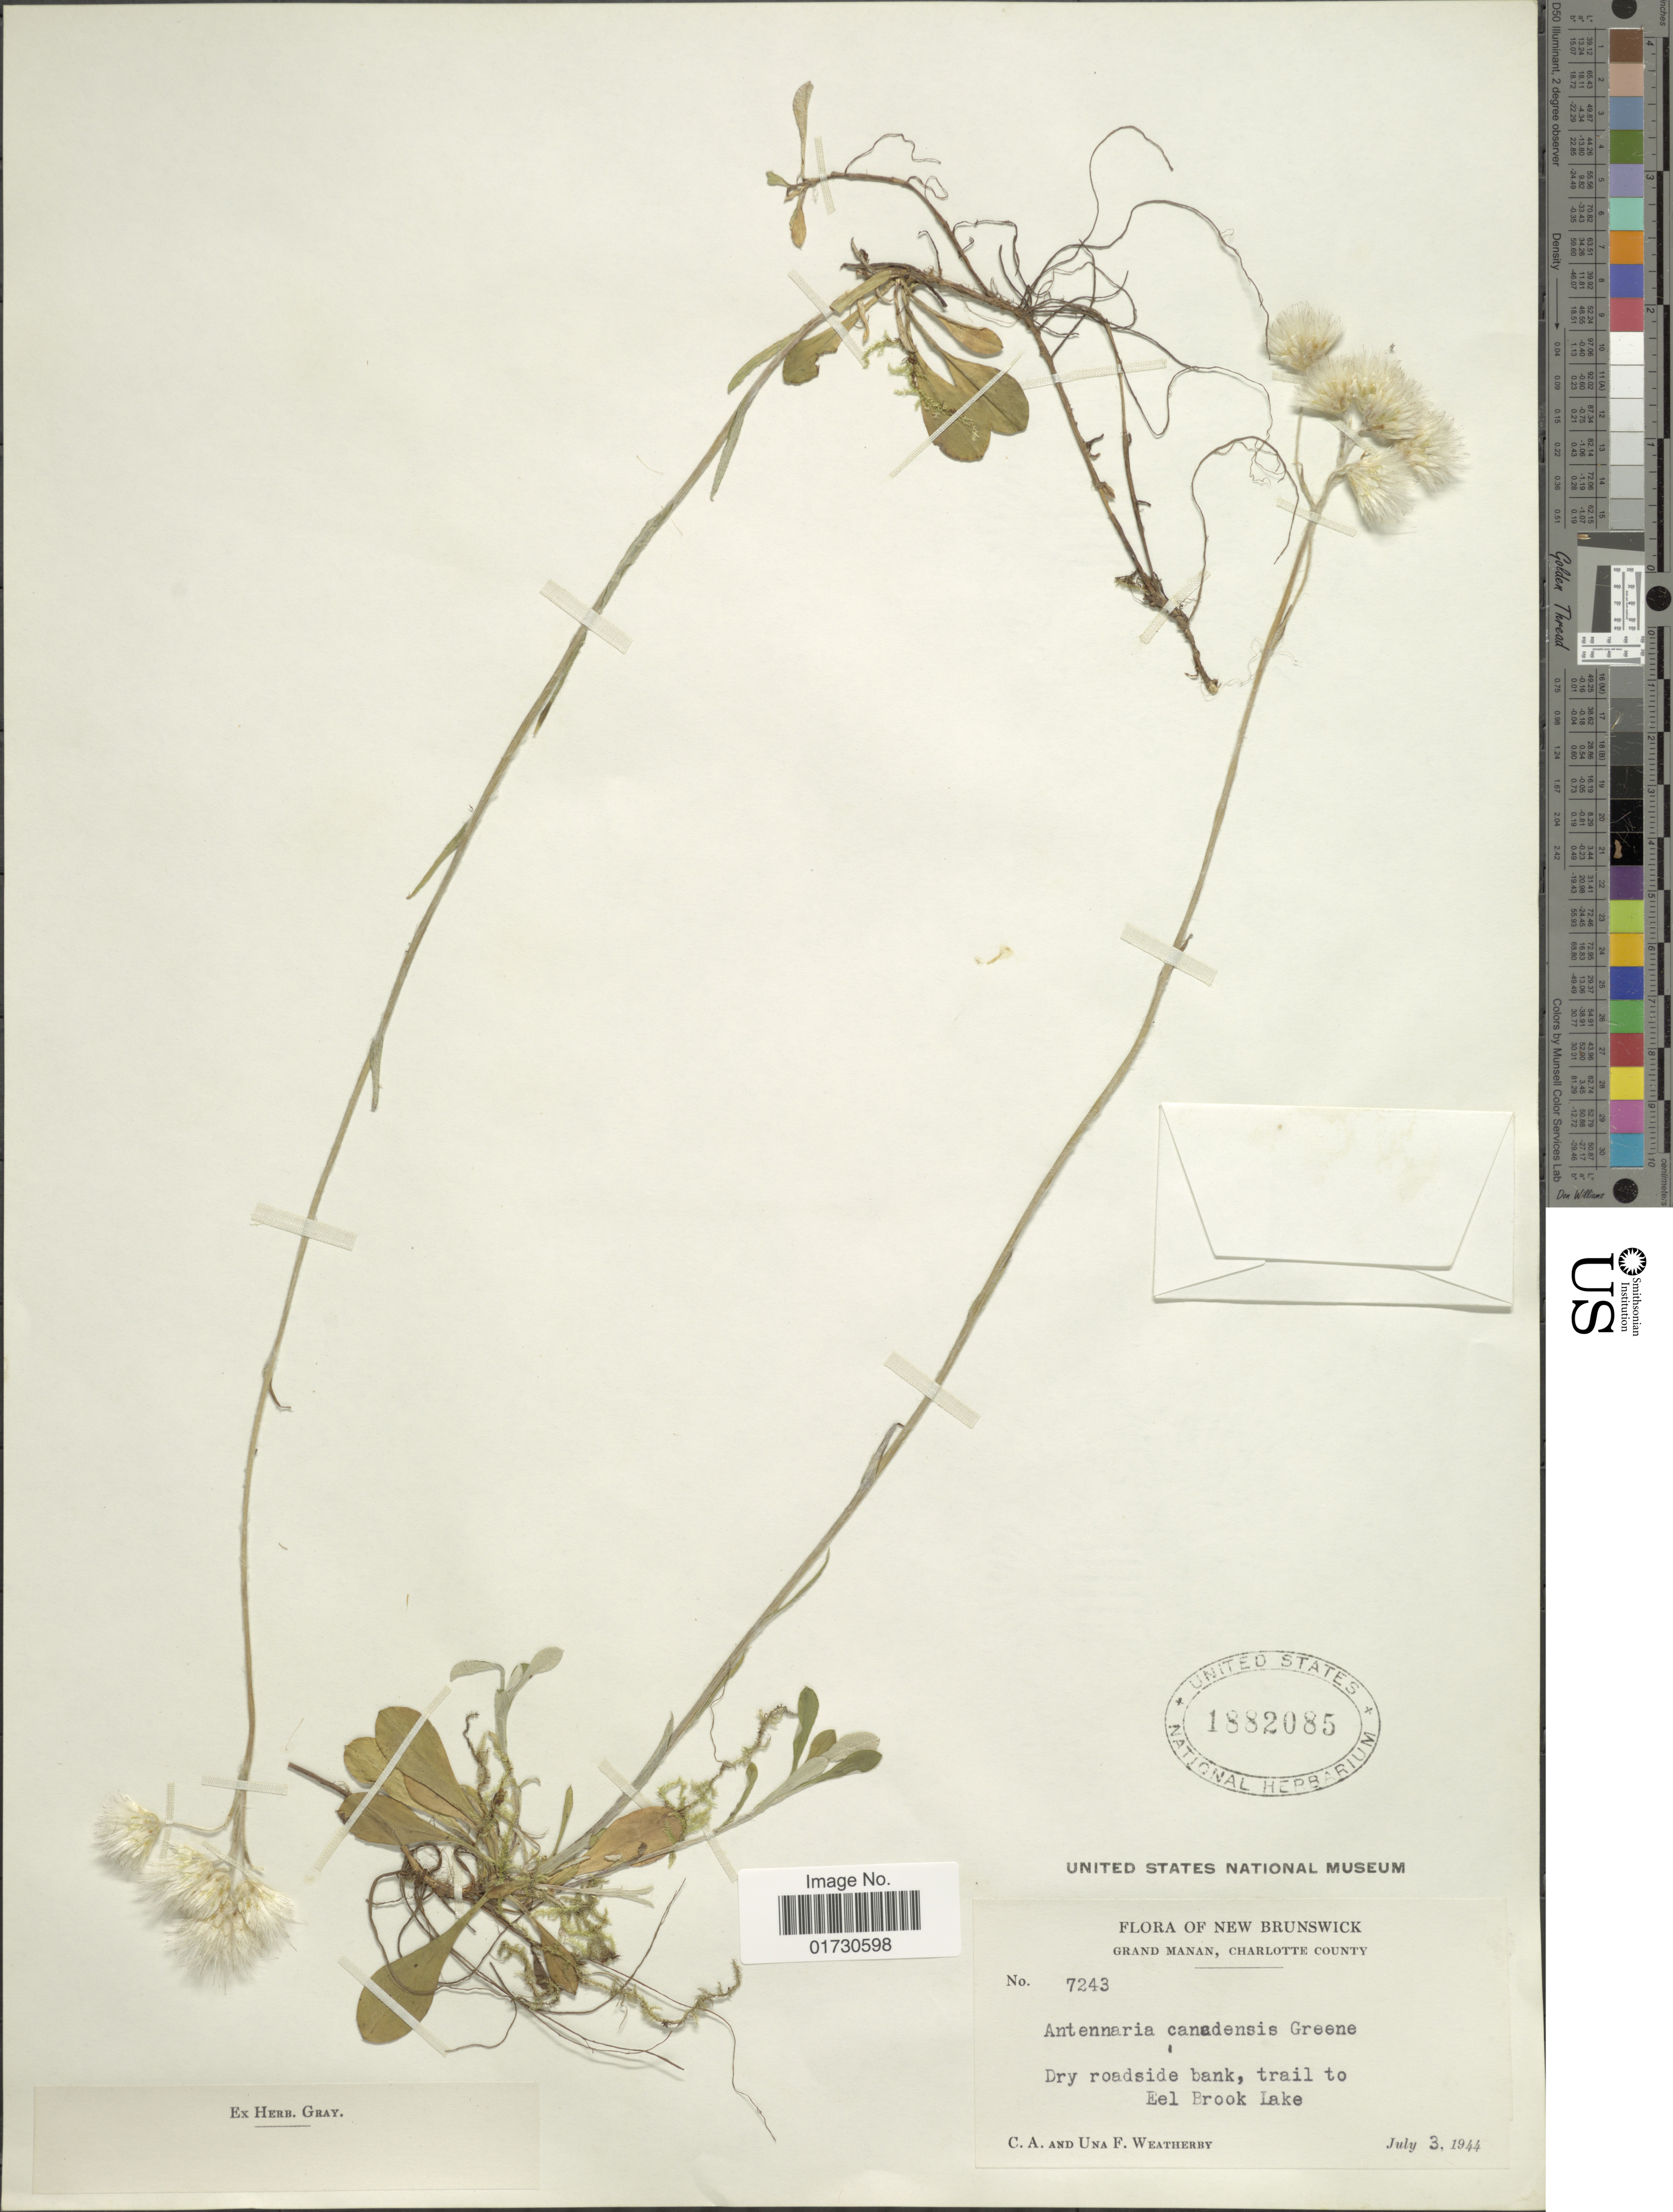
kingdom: Plantae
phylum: Tracheophyta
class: Magnoliopsida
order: Asterales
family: Asteraceae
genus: Antennaria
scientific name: Antennaria canadensis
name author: Greene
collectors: C. A. Weatherby & U. L. Weatherby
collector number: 7243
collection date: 1944-07-03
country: Canada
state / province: New Brunswick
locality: Grand Manan, Charlotte County, Dry roadside bank, trail to Eel Brook Lake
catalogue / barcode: US 1882085